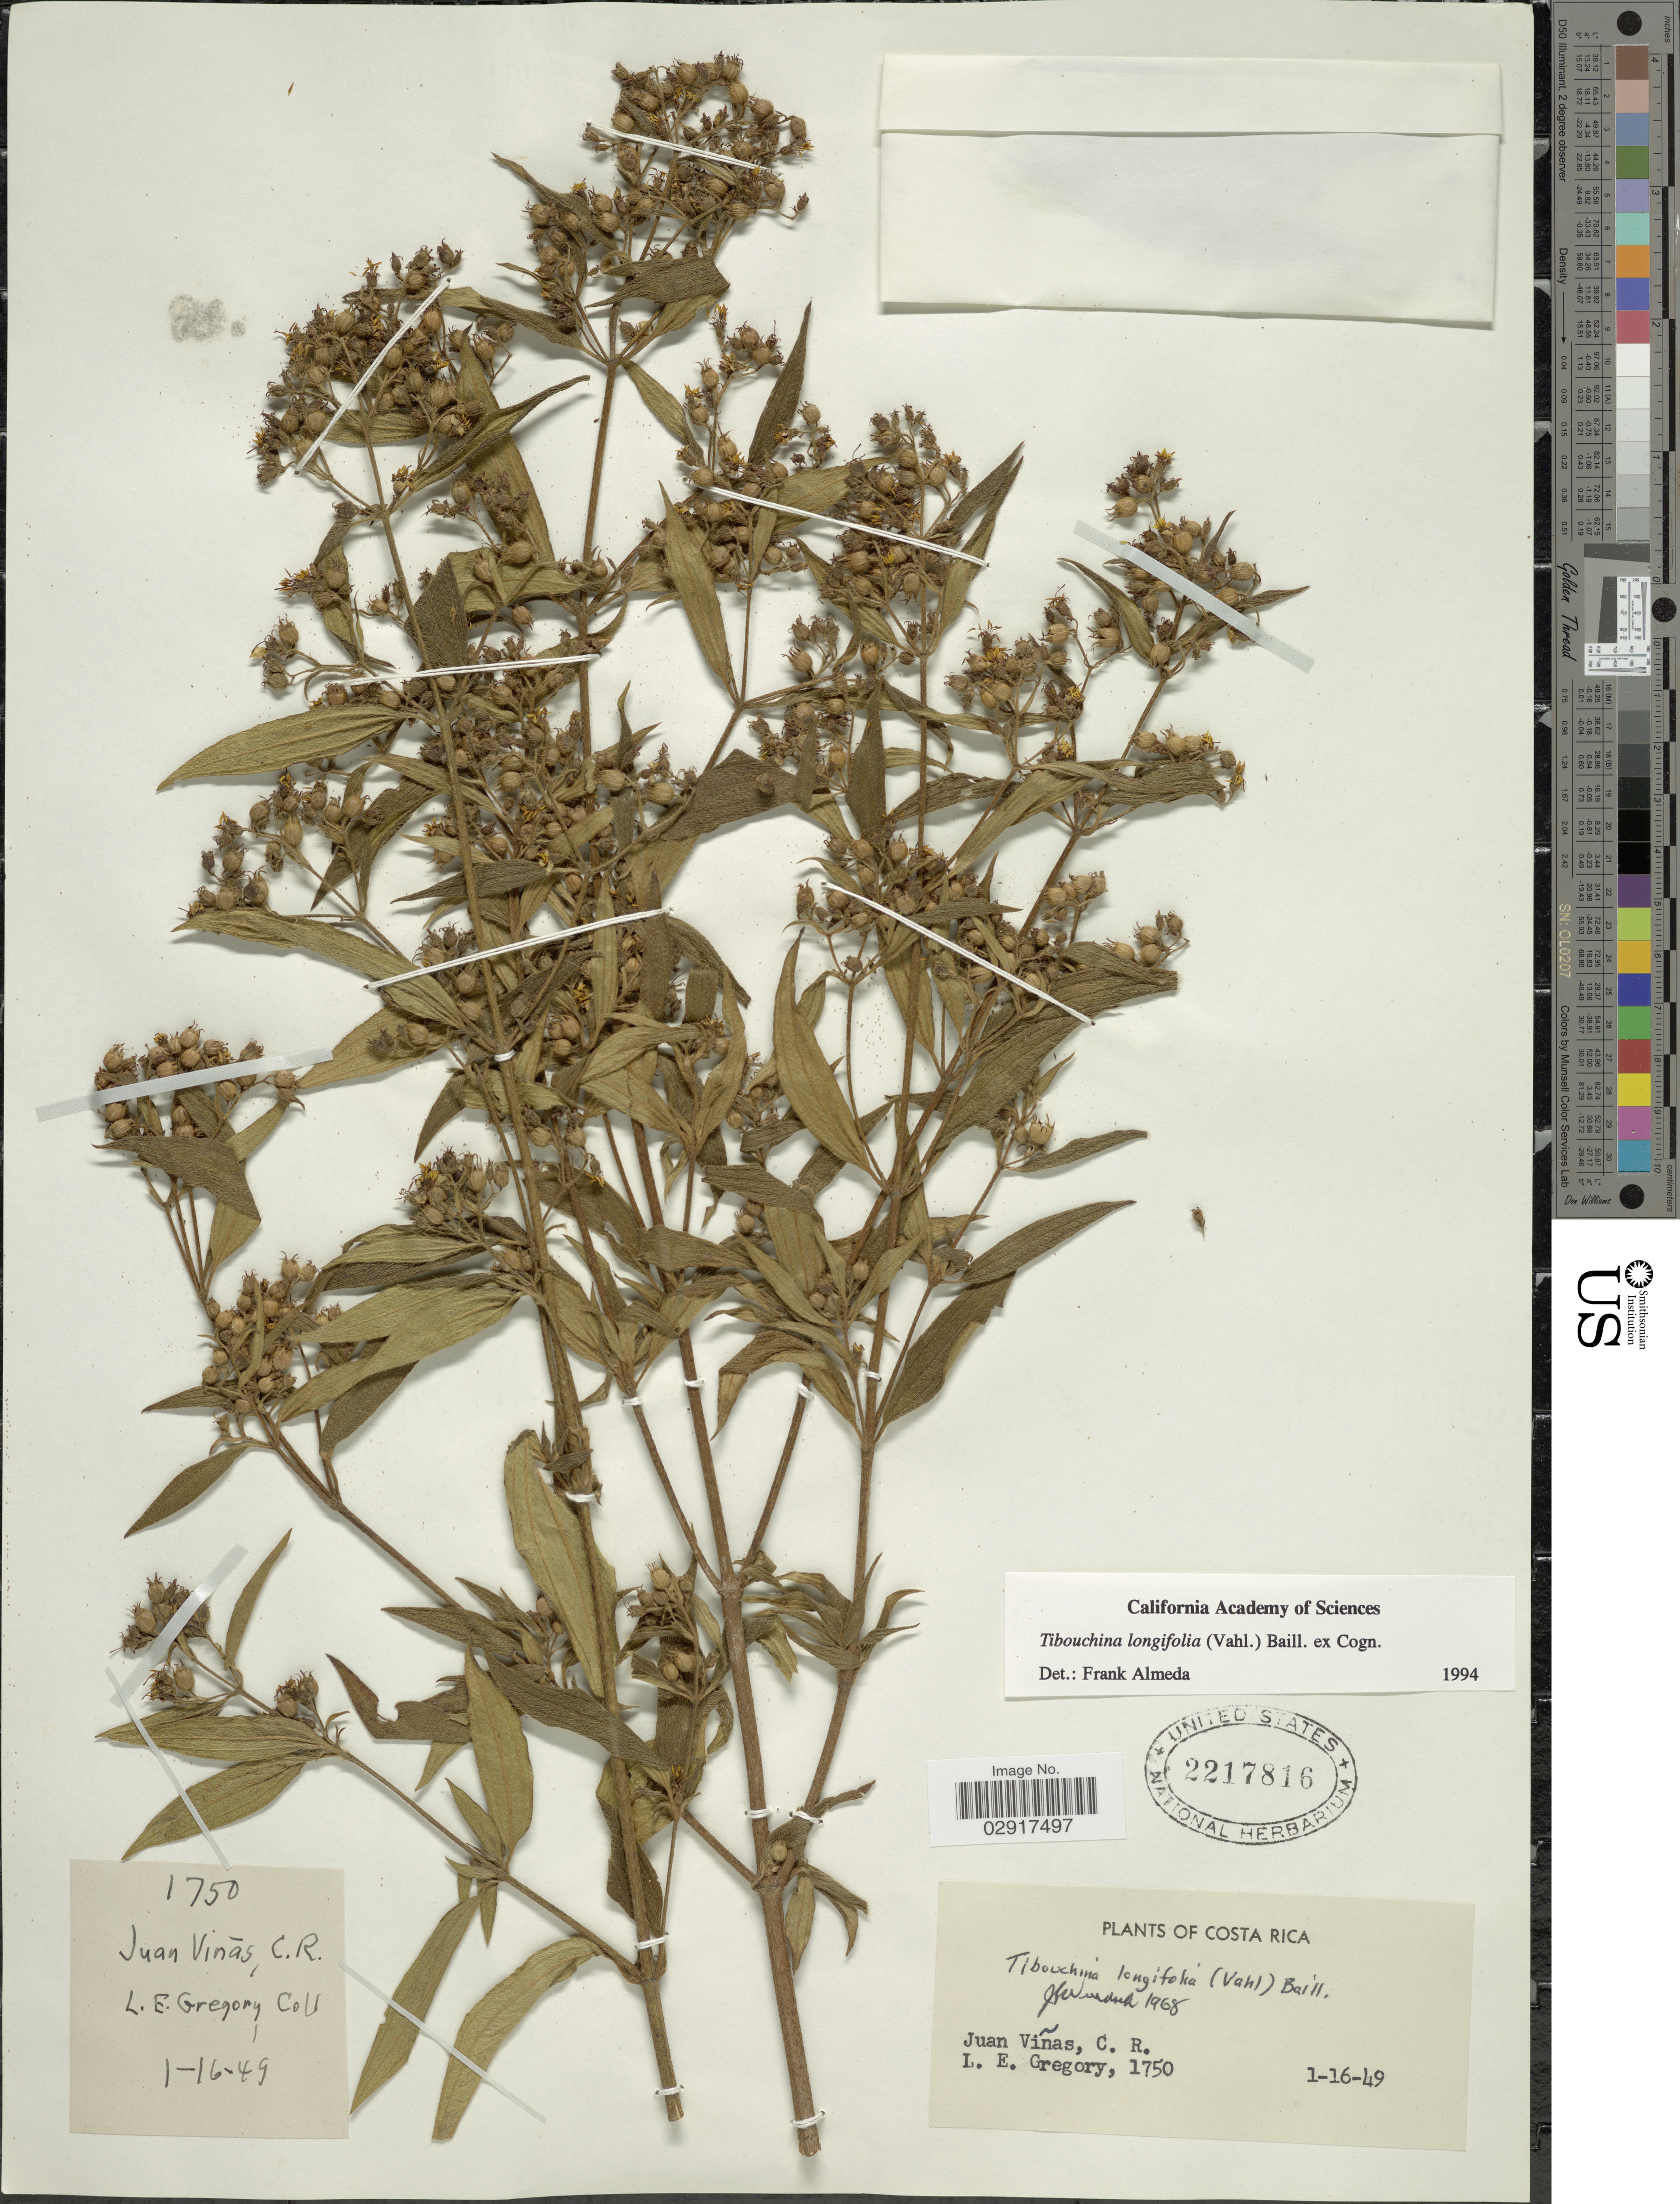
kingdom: Plantae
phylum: Tracheophyta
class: Magnoliopsida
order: Myrtales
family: Melastomataceae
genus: Chaetogastra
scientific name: Chaetogastra longifolia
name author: (Vahl) DC.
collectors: J. Vinas & L. E. Gregory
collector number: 1750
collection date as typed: Transcribed d/m/y: 16/1/49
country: Costa Rica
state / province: Cartago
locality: Juan Viñas.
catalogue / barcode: US 2217816